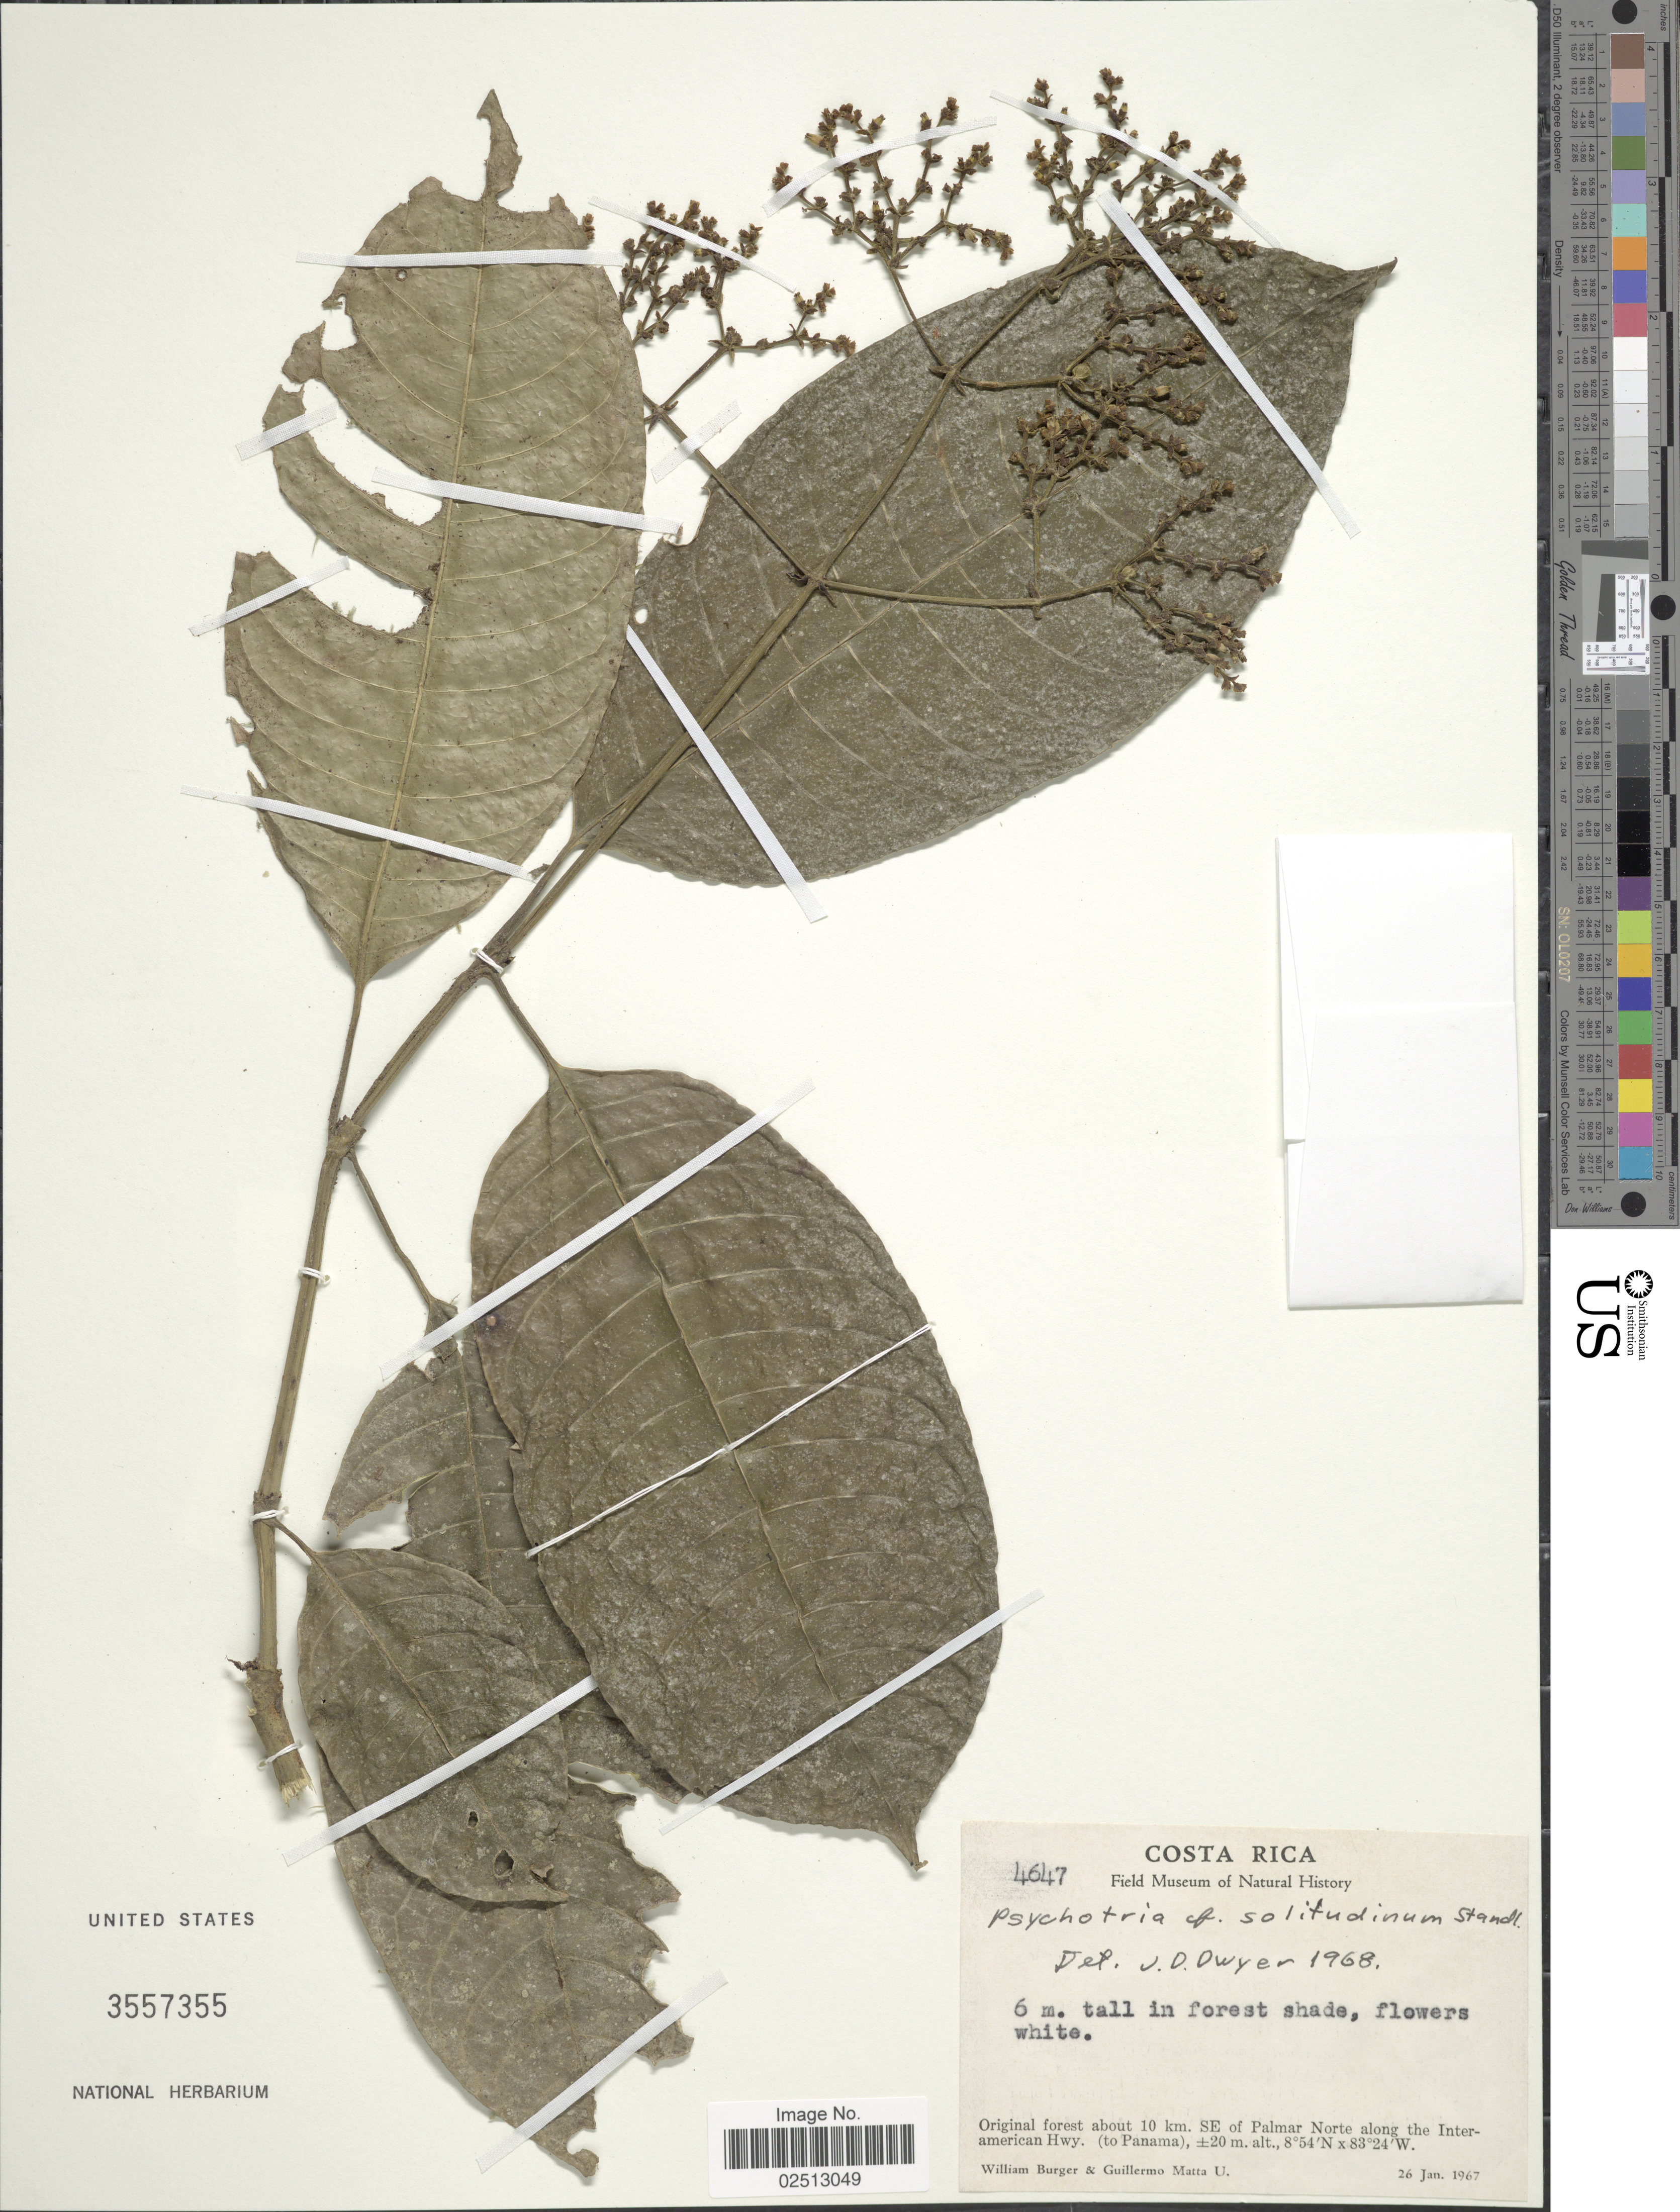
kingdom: Plantae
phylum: Tracheophyta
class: Magnoliopsida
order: Gentianales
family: Rubiaceae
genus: Psychotria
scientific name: Psychotria solitudinum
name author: Standl.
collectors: W. Burger & G. Matta U.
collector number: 4647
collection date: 1967-01-26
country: Panama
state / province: Panamá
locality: Costa Rica. Original forest about 10 km. SE of Palmar Norte Along the Interamerican Hwy. (to Panama),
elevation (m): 20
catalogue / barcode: US 3557355